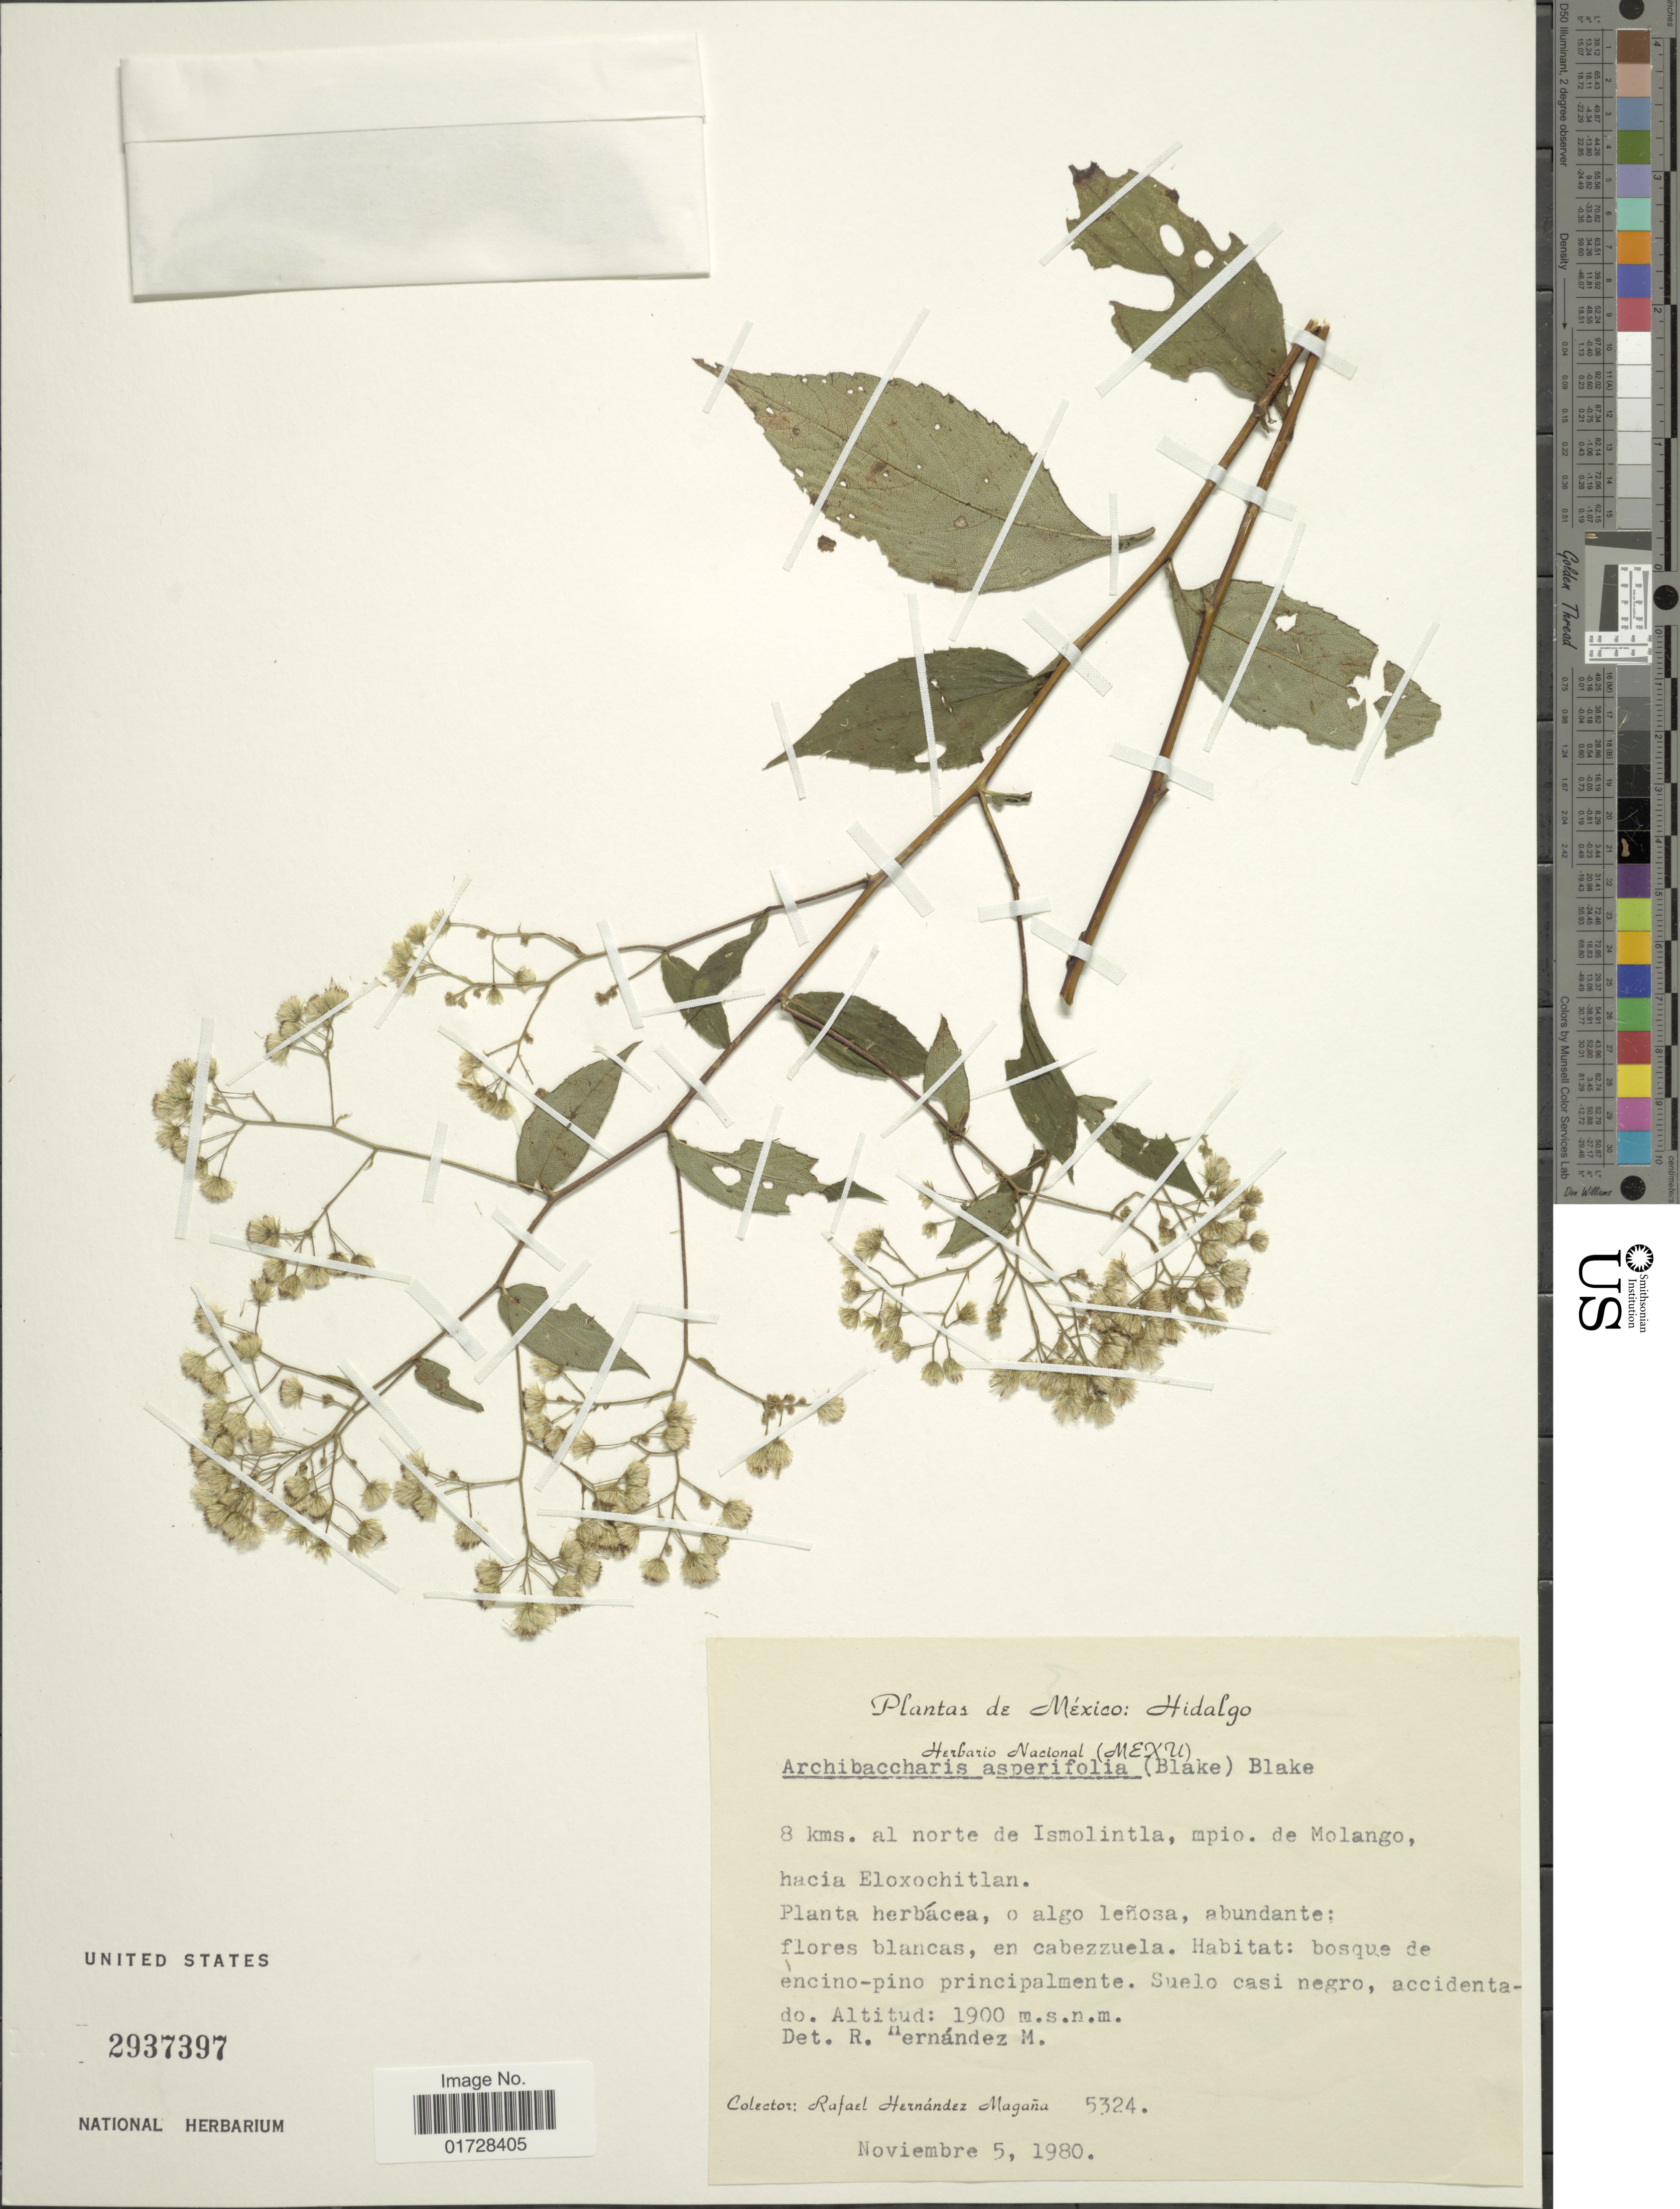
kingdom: Plantae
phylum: Tracheophyta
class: Magnoliopsida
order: Asterales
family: Asteraceae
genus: Archibaccharis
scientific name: Archibaccharis asperifolia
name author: (Benth.) S.F. Blake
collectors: R. Hernández-M.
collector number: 5324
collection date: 1980-11-05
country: Mexico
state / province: Hidalgo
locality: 8 kms al norte de Ismolintla, mpio. de Molango, hacia Eloxochitlan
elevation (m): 1900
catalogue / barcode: US 2937397